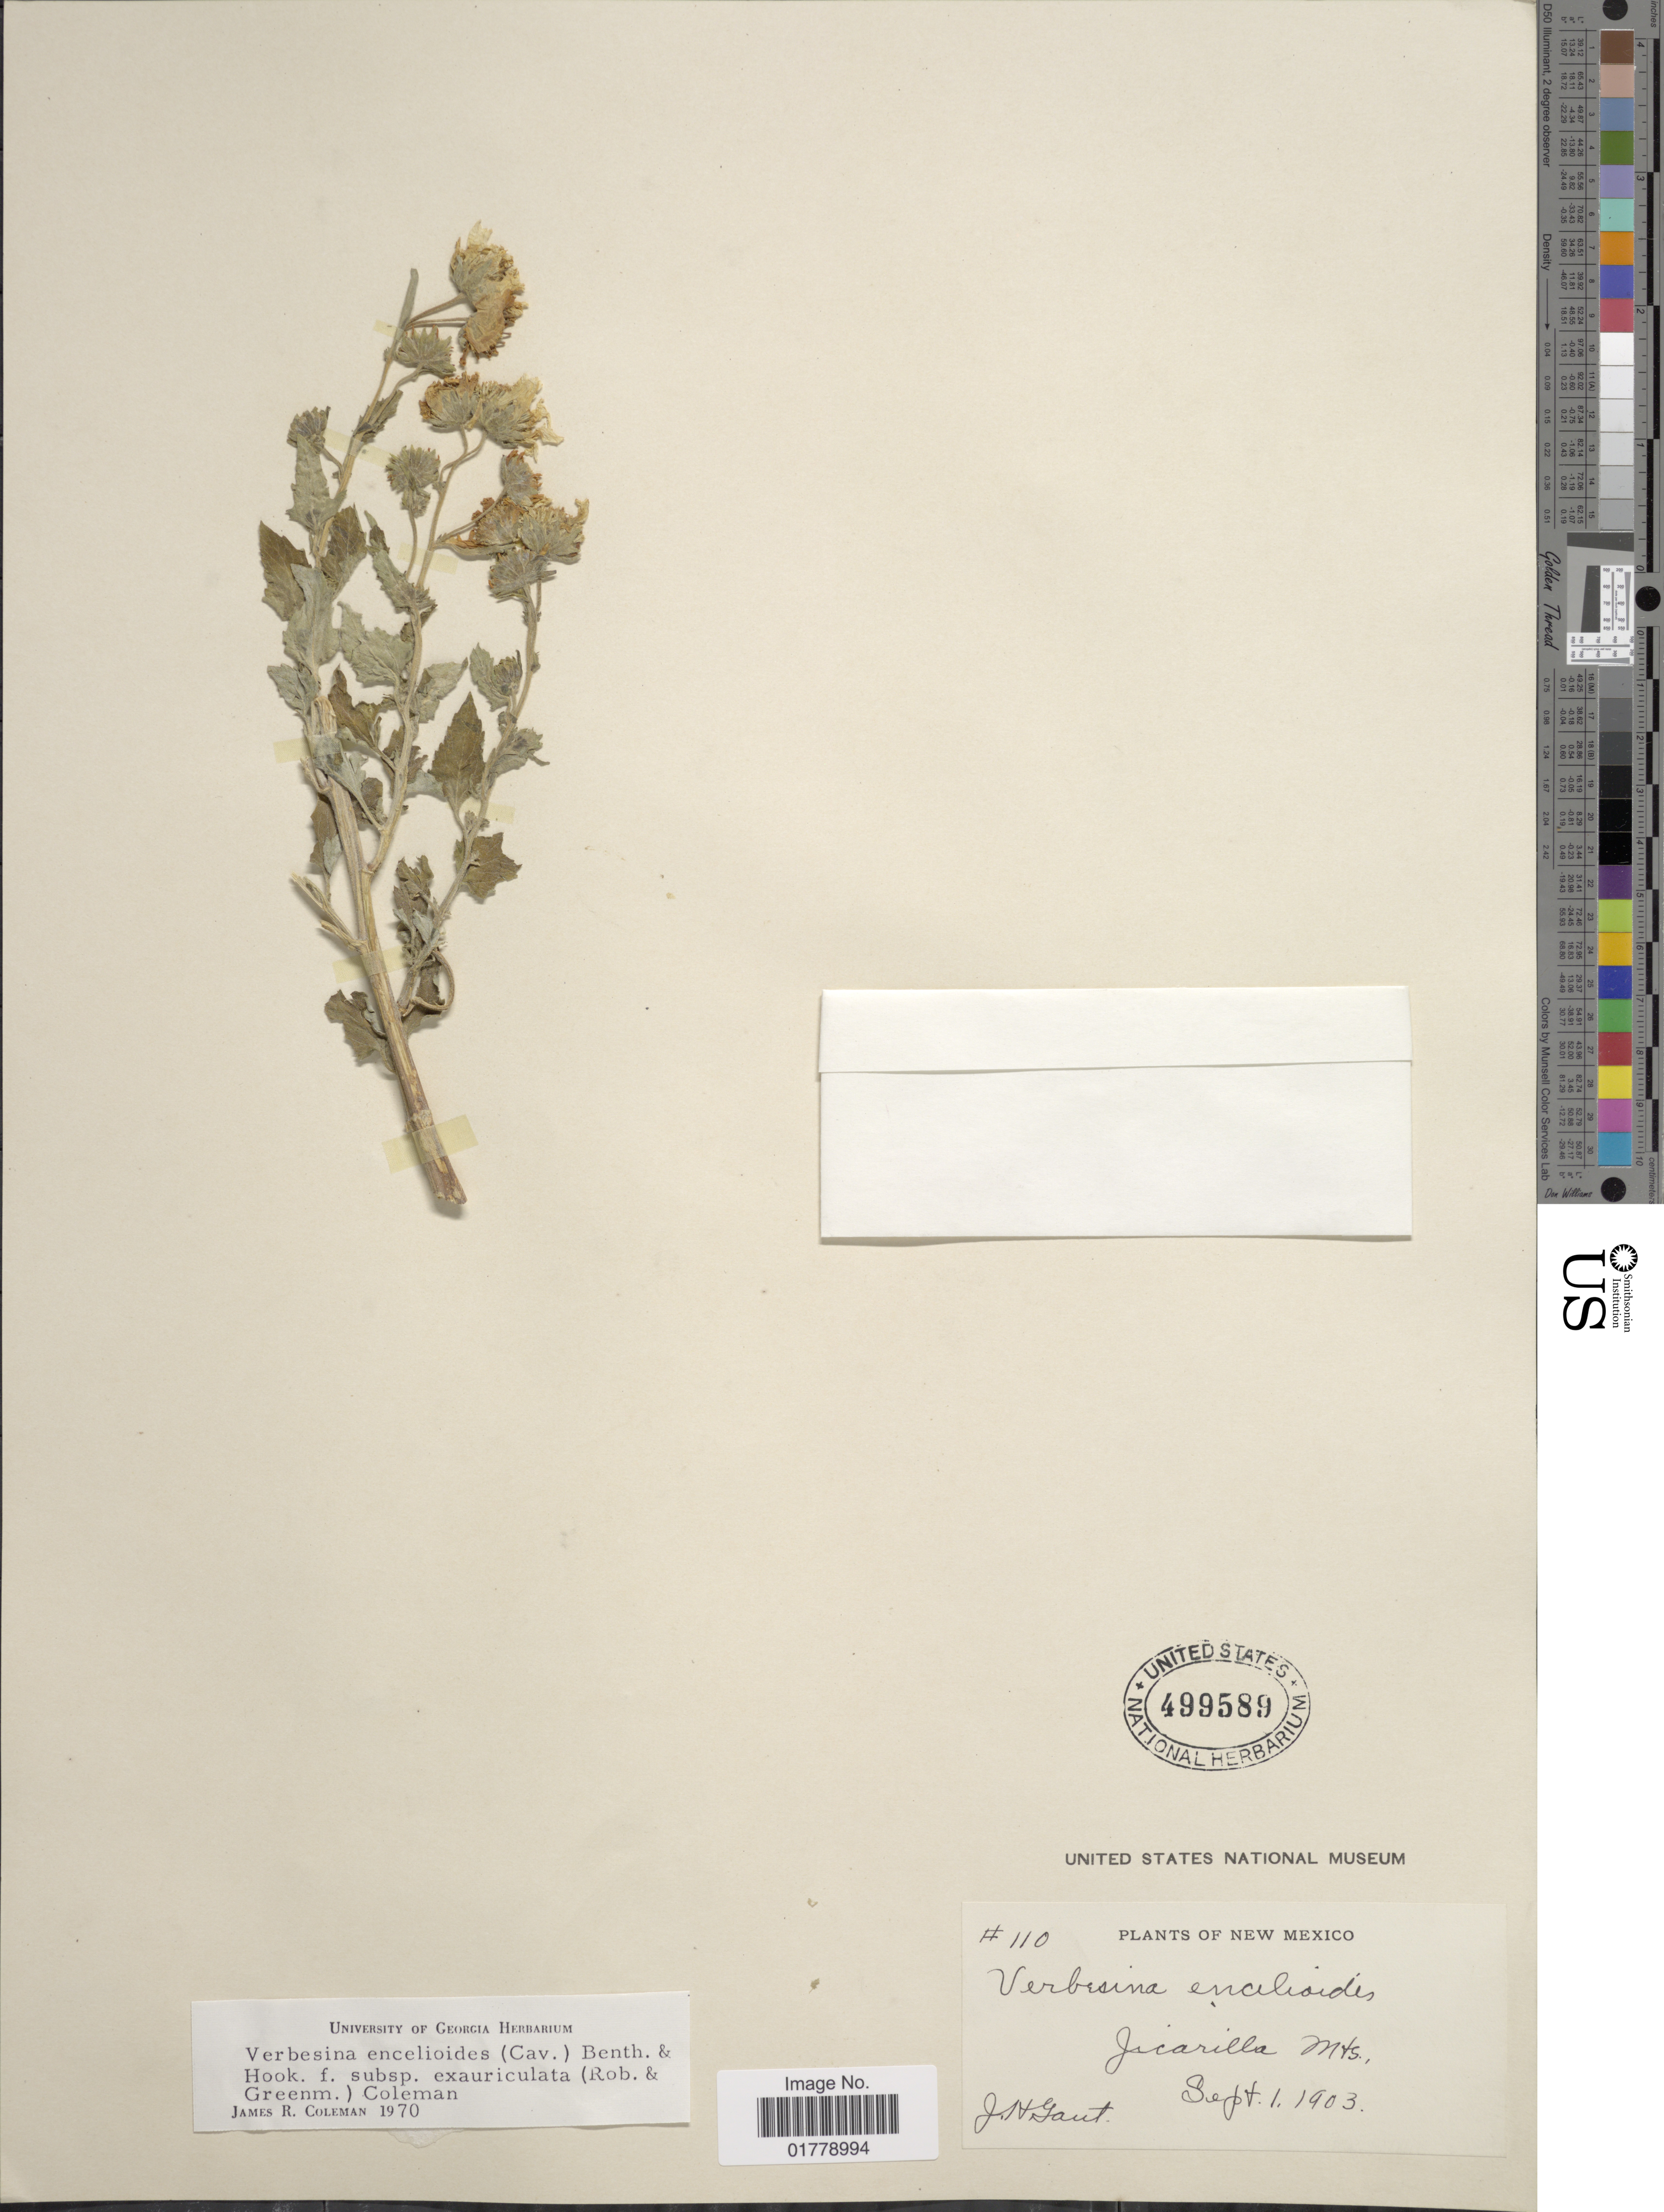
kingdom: Plantae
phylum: Tracheophyta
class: Magnoliopsida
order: Asterales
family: Asteraceae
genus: Verbesina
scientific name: Verbesina encelioides var. cana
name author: (B.L. Rob.) Greenm.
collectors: J. Gant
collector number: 110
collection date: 1903-09-01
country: United States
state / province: New Mexico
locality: Jicarilla Mts.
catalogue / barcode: US 499589